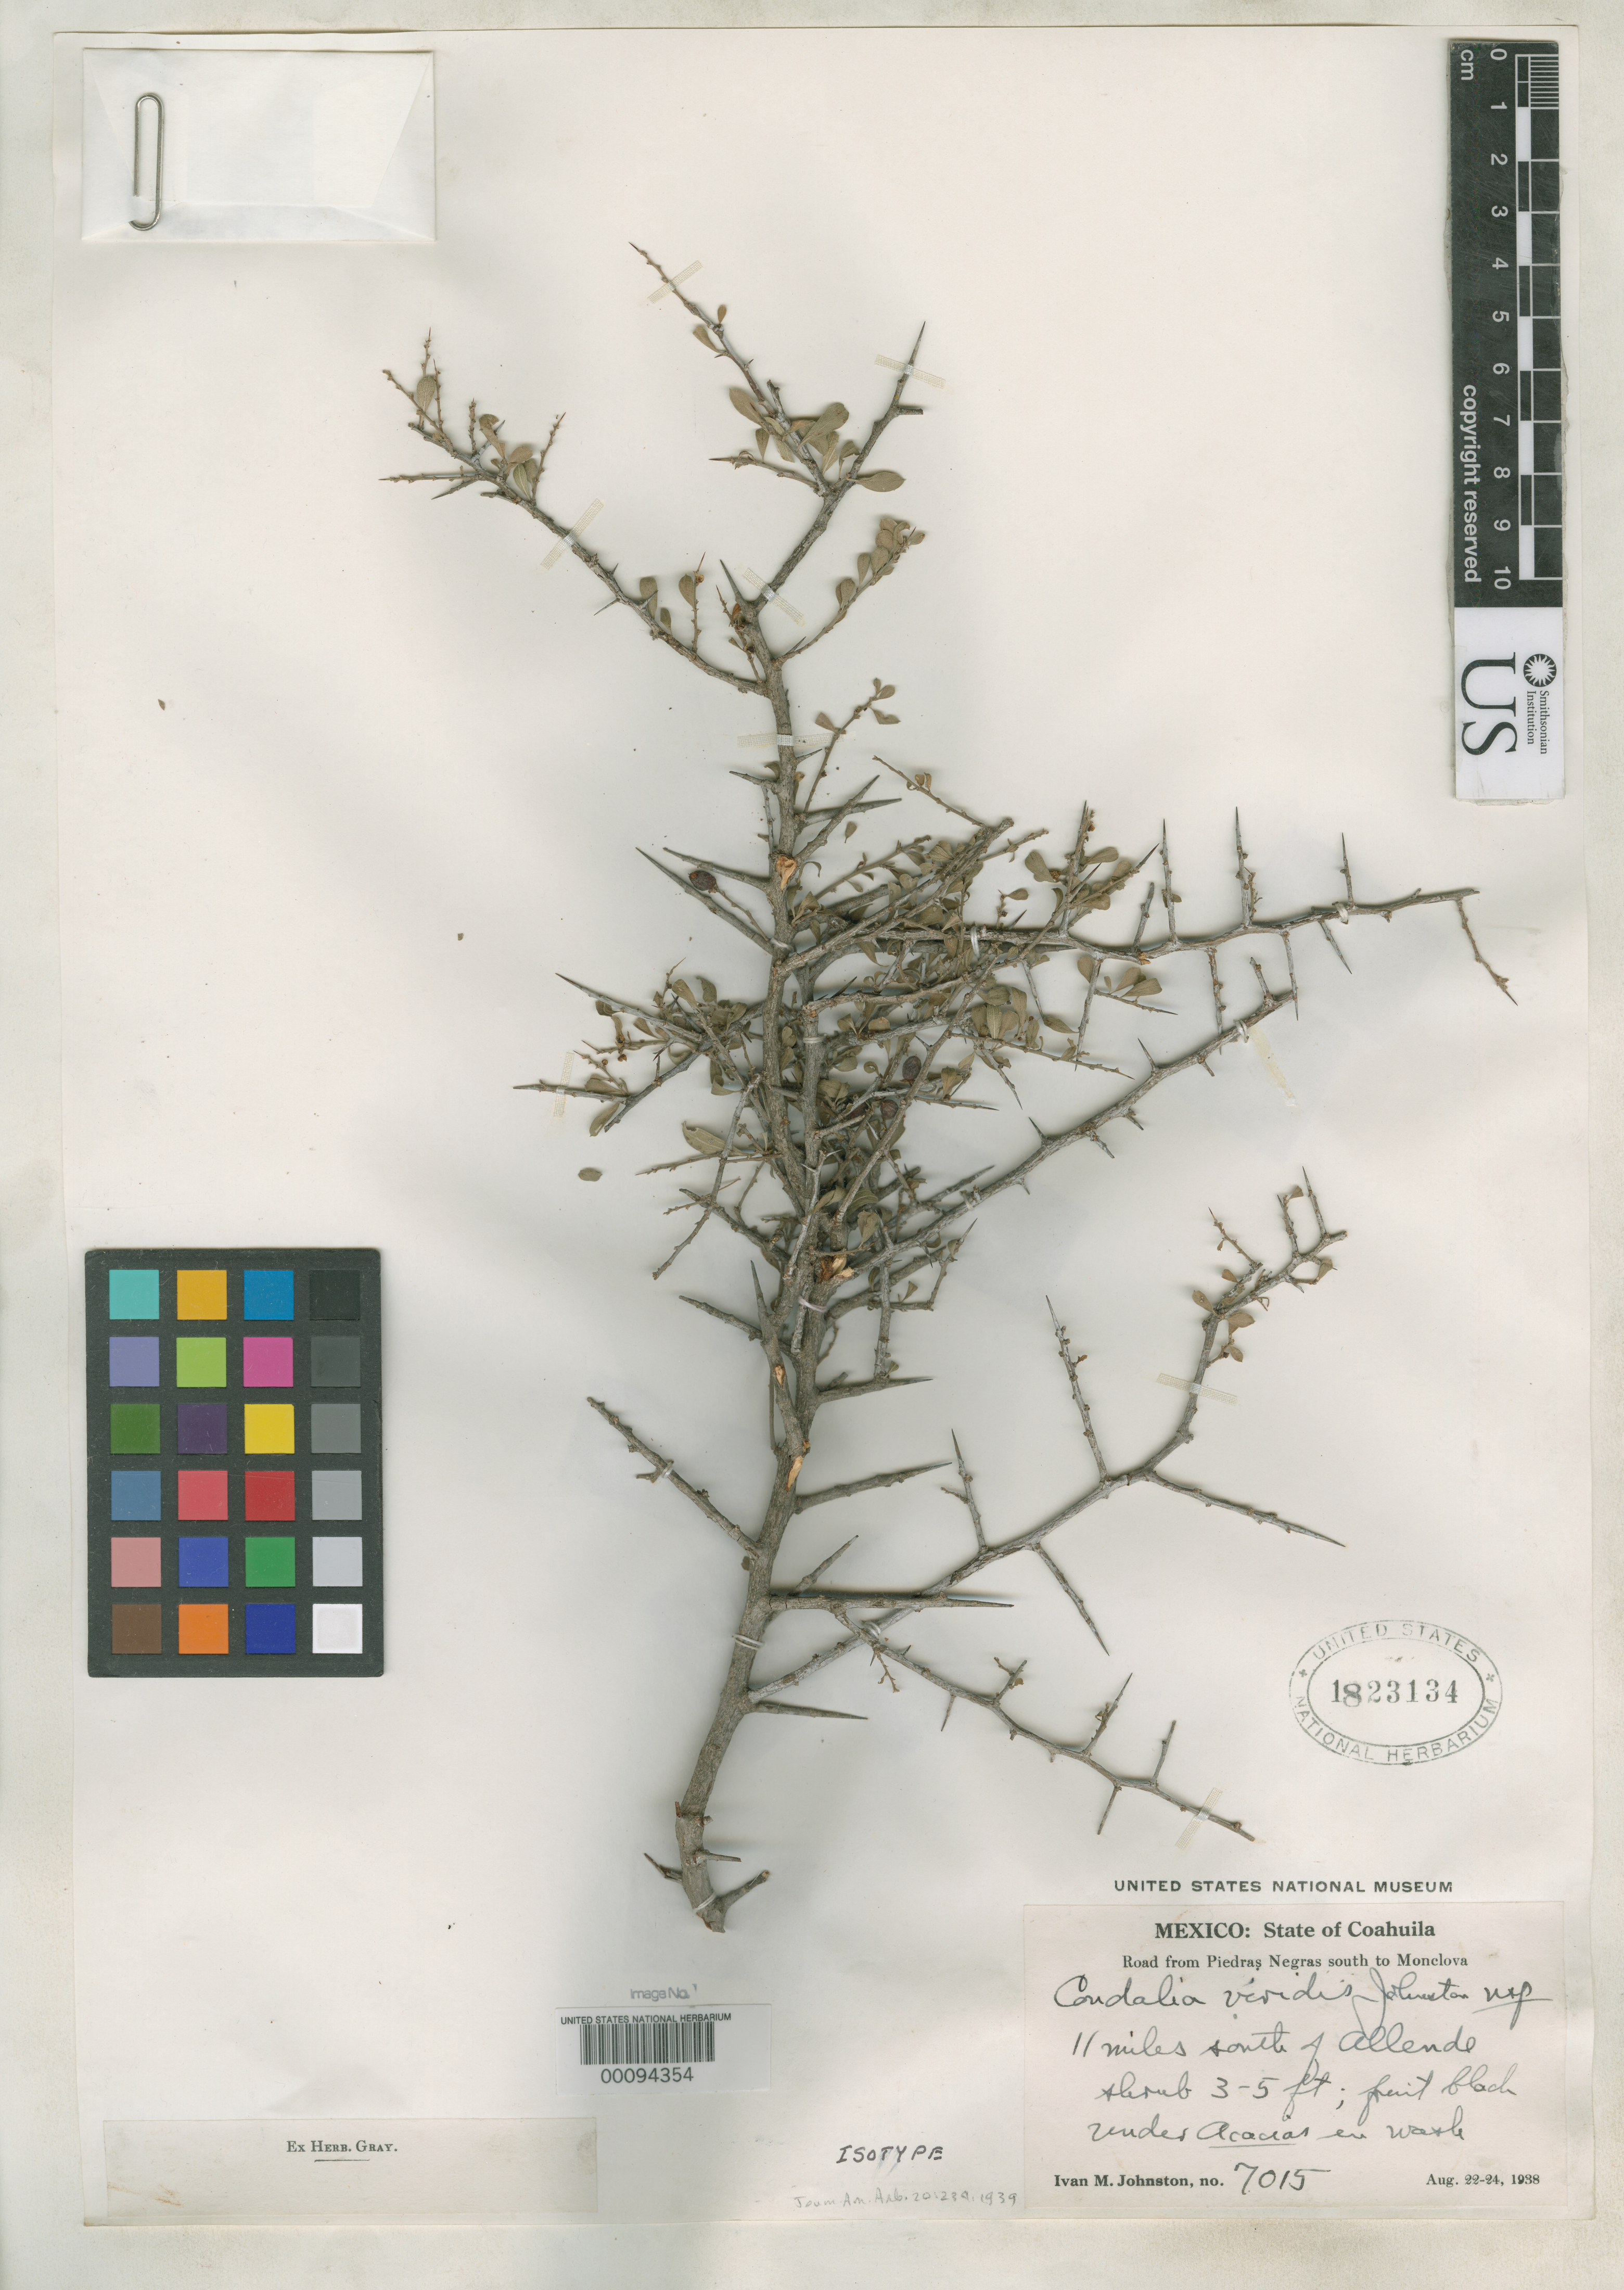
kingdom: Plantae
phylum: Tracheophyta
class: Magnoliopsida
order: Rosales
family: Rhamnaceae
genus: Condalia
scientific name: Condalia viridis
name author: I.M. Johnst.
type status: Isotype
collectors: I.M. Johnston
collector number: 7015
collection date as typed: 22 Aug 1938 to 24 Aug 1938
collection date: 1938-08-22/1938-08-24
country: Mexico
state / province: Coahuila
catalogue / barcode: US 1823134